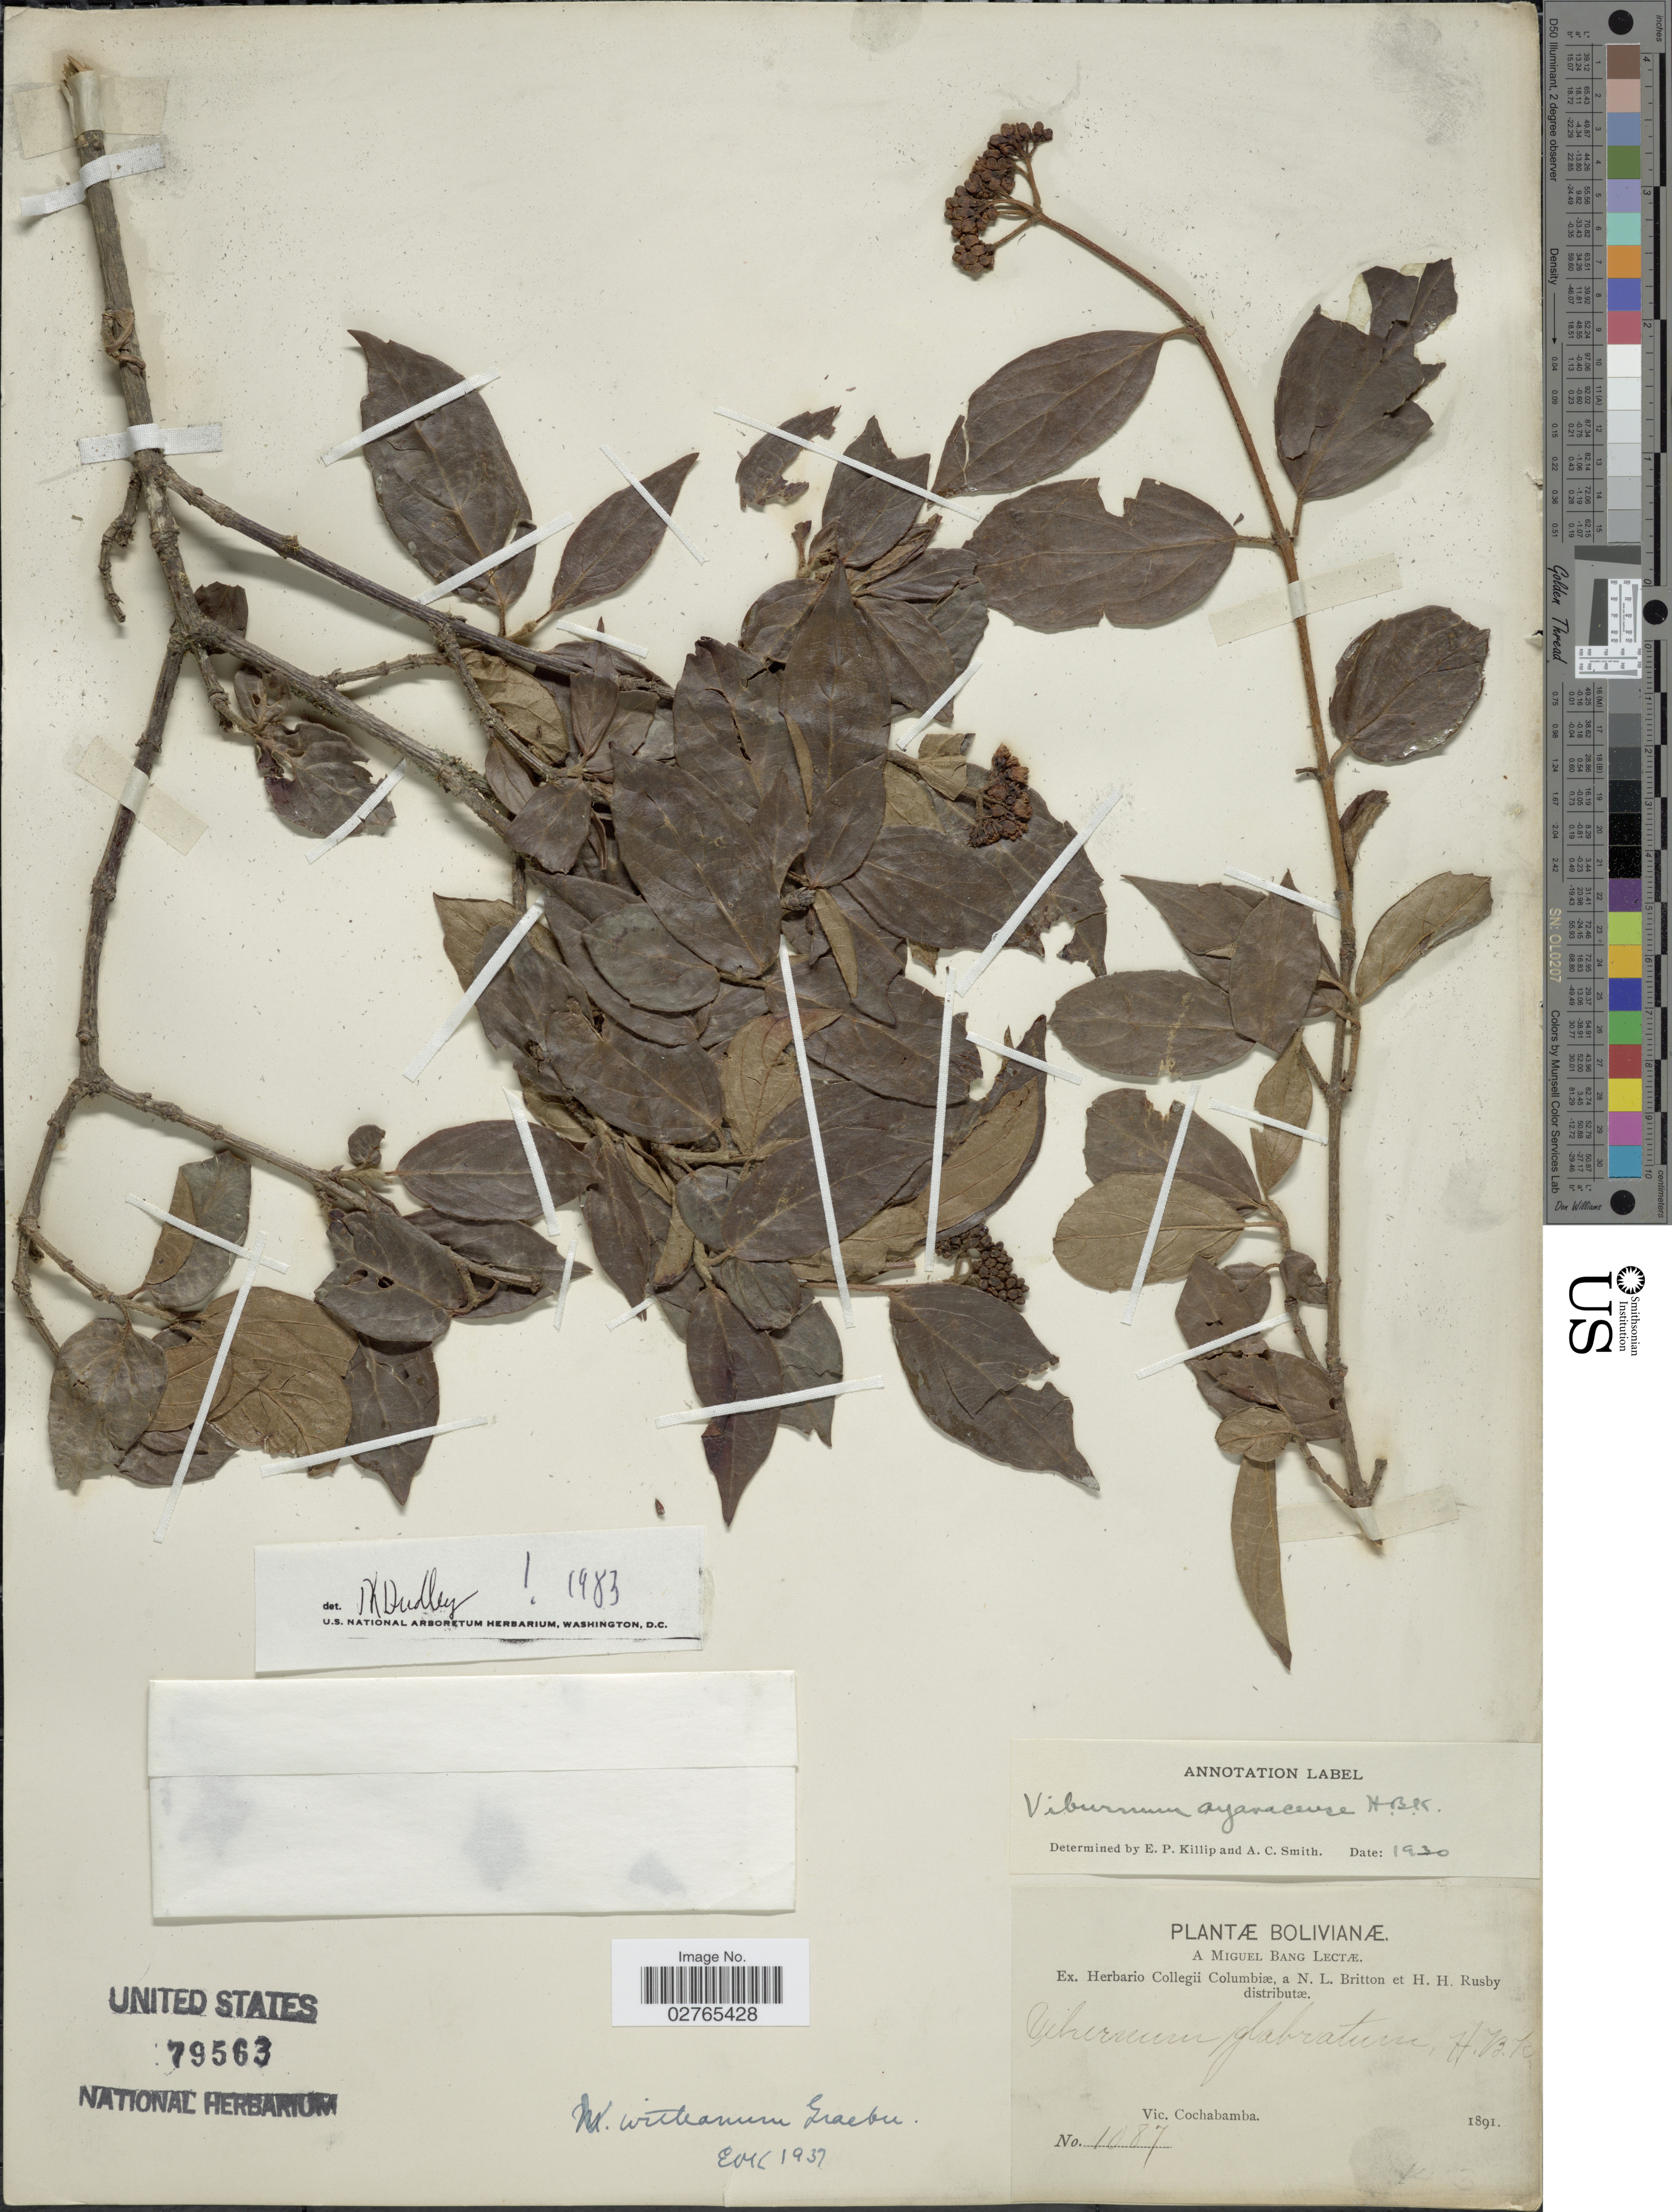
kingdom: Plantae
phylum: Tracheophyta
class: Magnoliopsida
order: Dipsacales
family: Viburnaceae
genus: Viburnum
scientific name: Viburnum witteanum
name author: Graebn.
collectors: M. Bang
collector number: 1087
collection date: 1891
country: Bolivia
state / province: Cochabamba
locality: Vic. Cochabamba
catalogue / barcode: US 79563